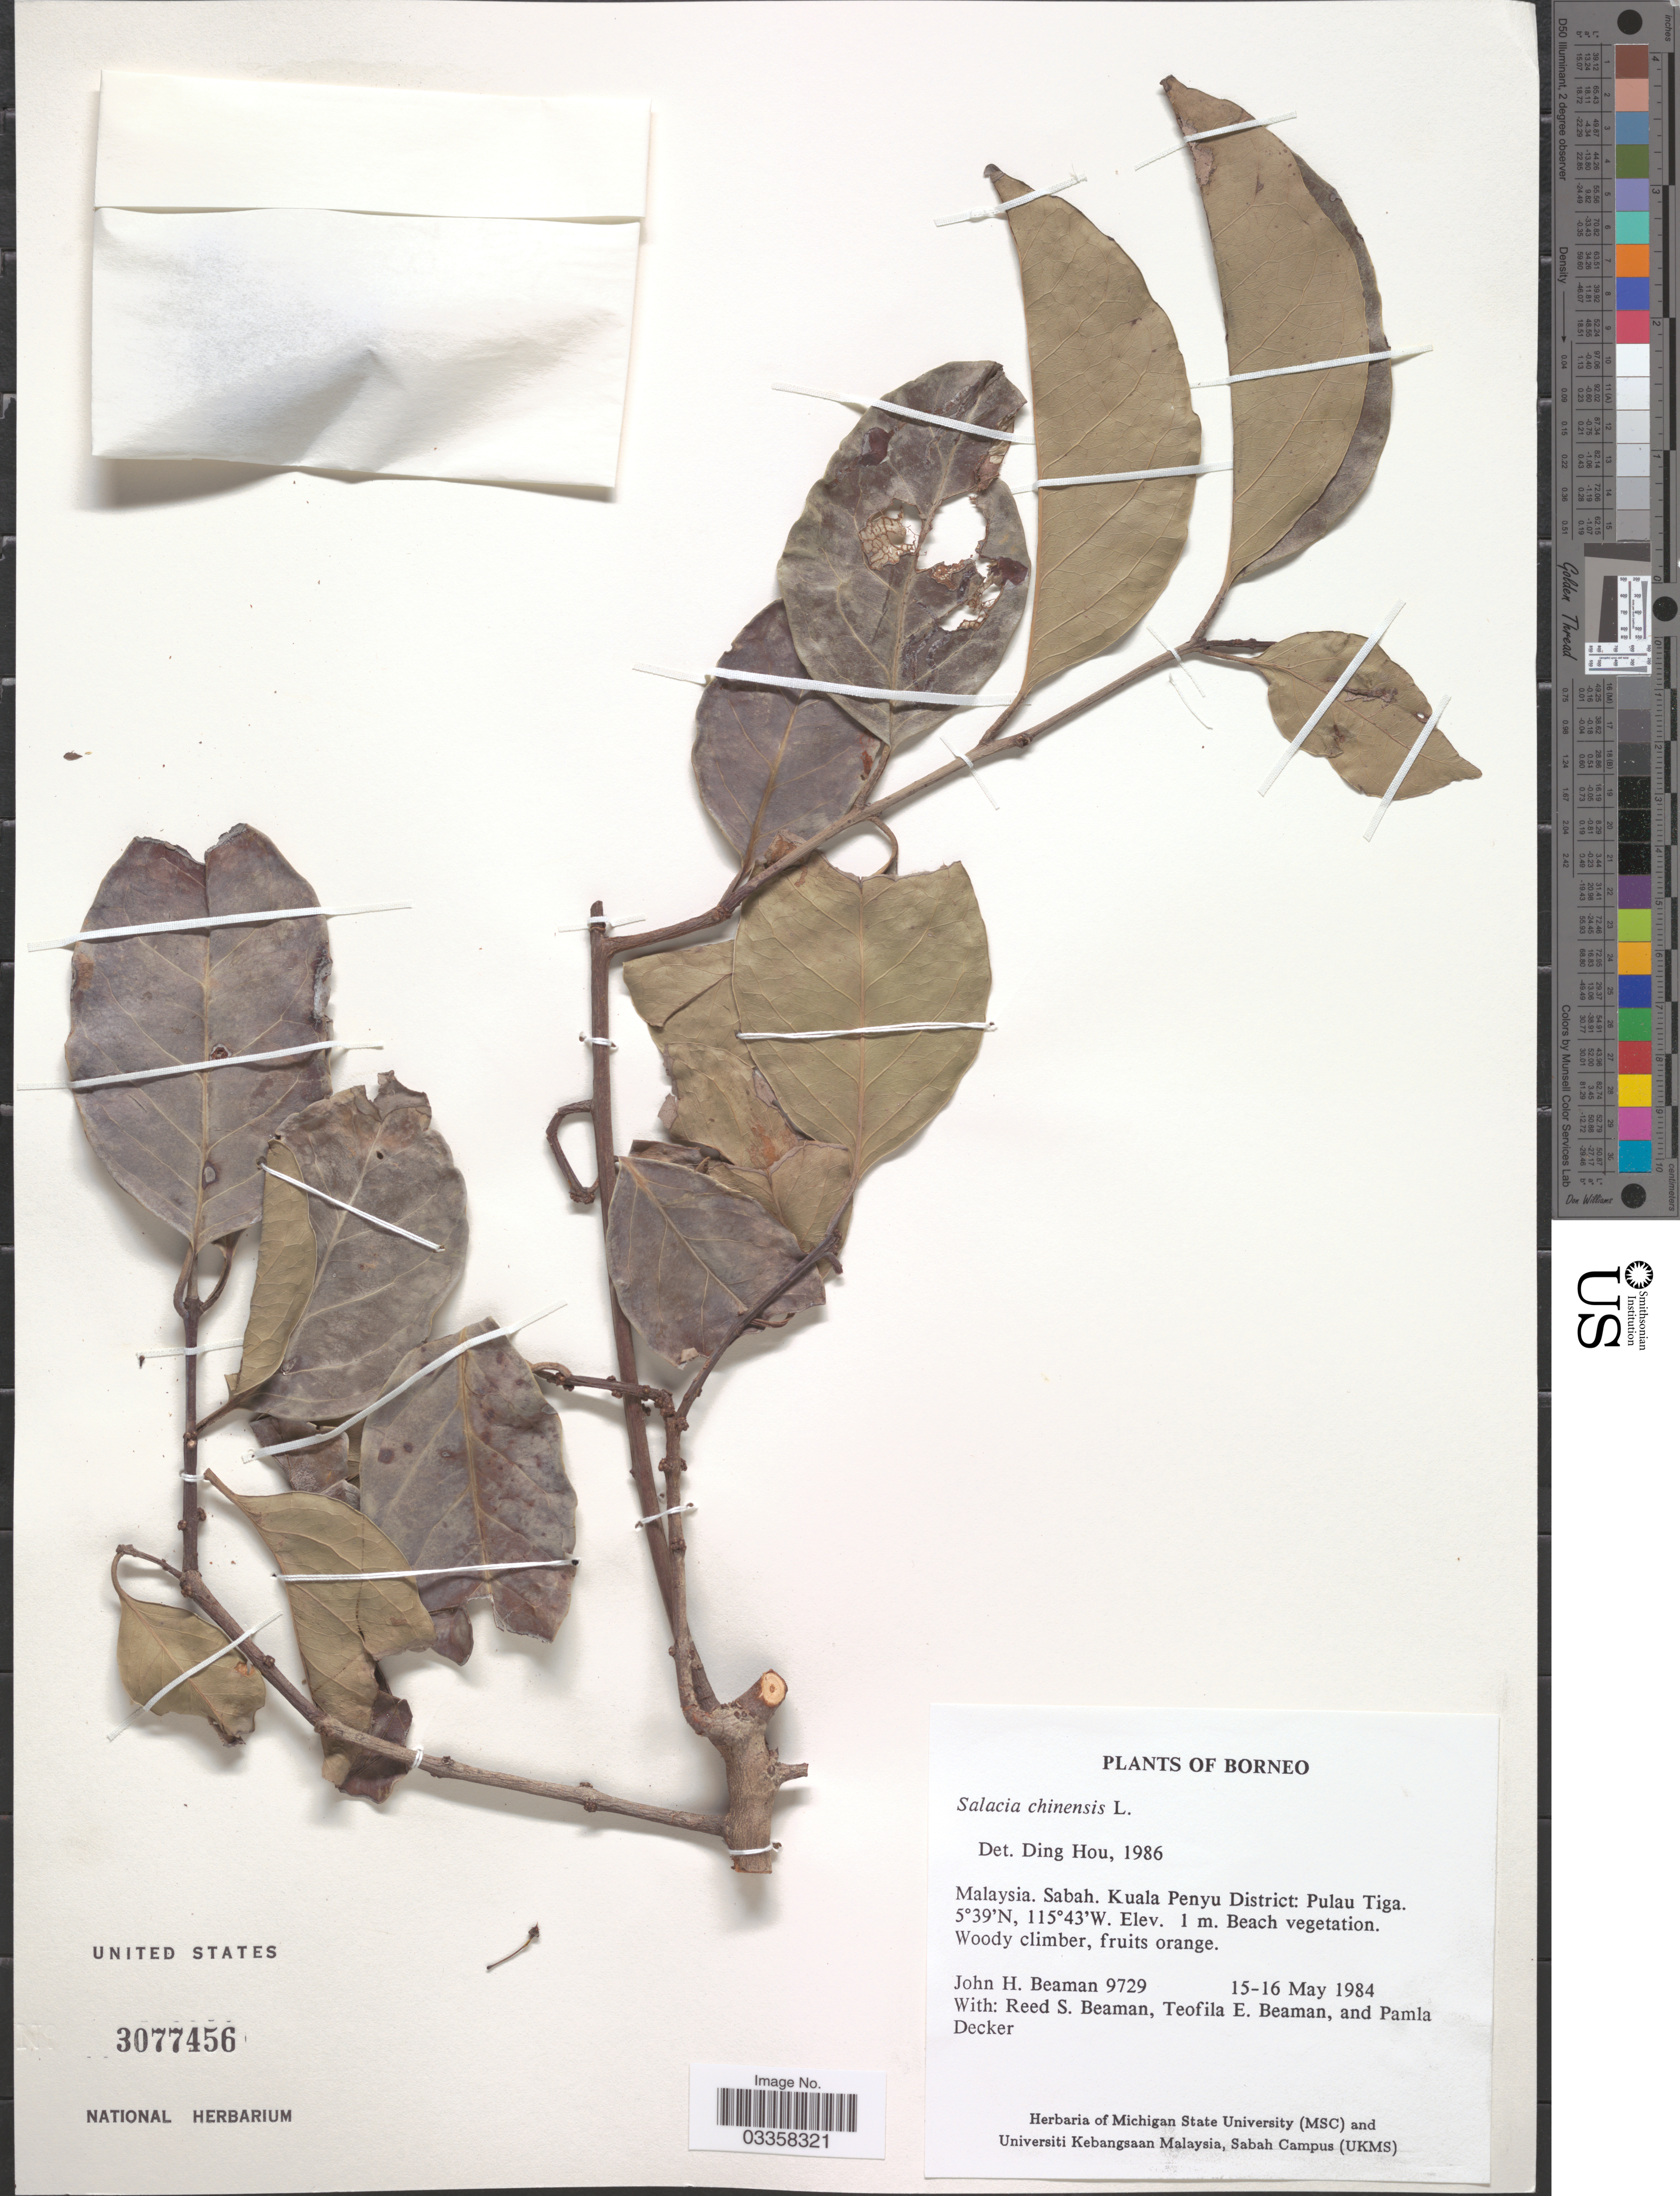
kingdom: Plantae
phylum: Tracheophyta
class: Magnoliopsida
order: Celastrales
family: Celastraceae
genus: Salacia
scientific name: Salacia chinensis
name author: L.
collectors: J. H. Beaman, R. S. Beaman, T. E. Beaman & P. Decker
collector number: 9729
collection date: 1984-05-15/1984-05-16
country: Malaysia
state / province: Sabah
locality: Borneo. Kuala Penyu District: Pulau Tiga.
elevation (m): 1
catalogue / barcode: US 3077456